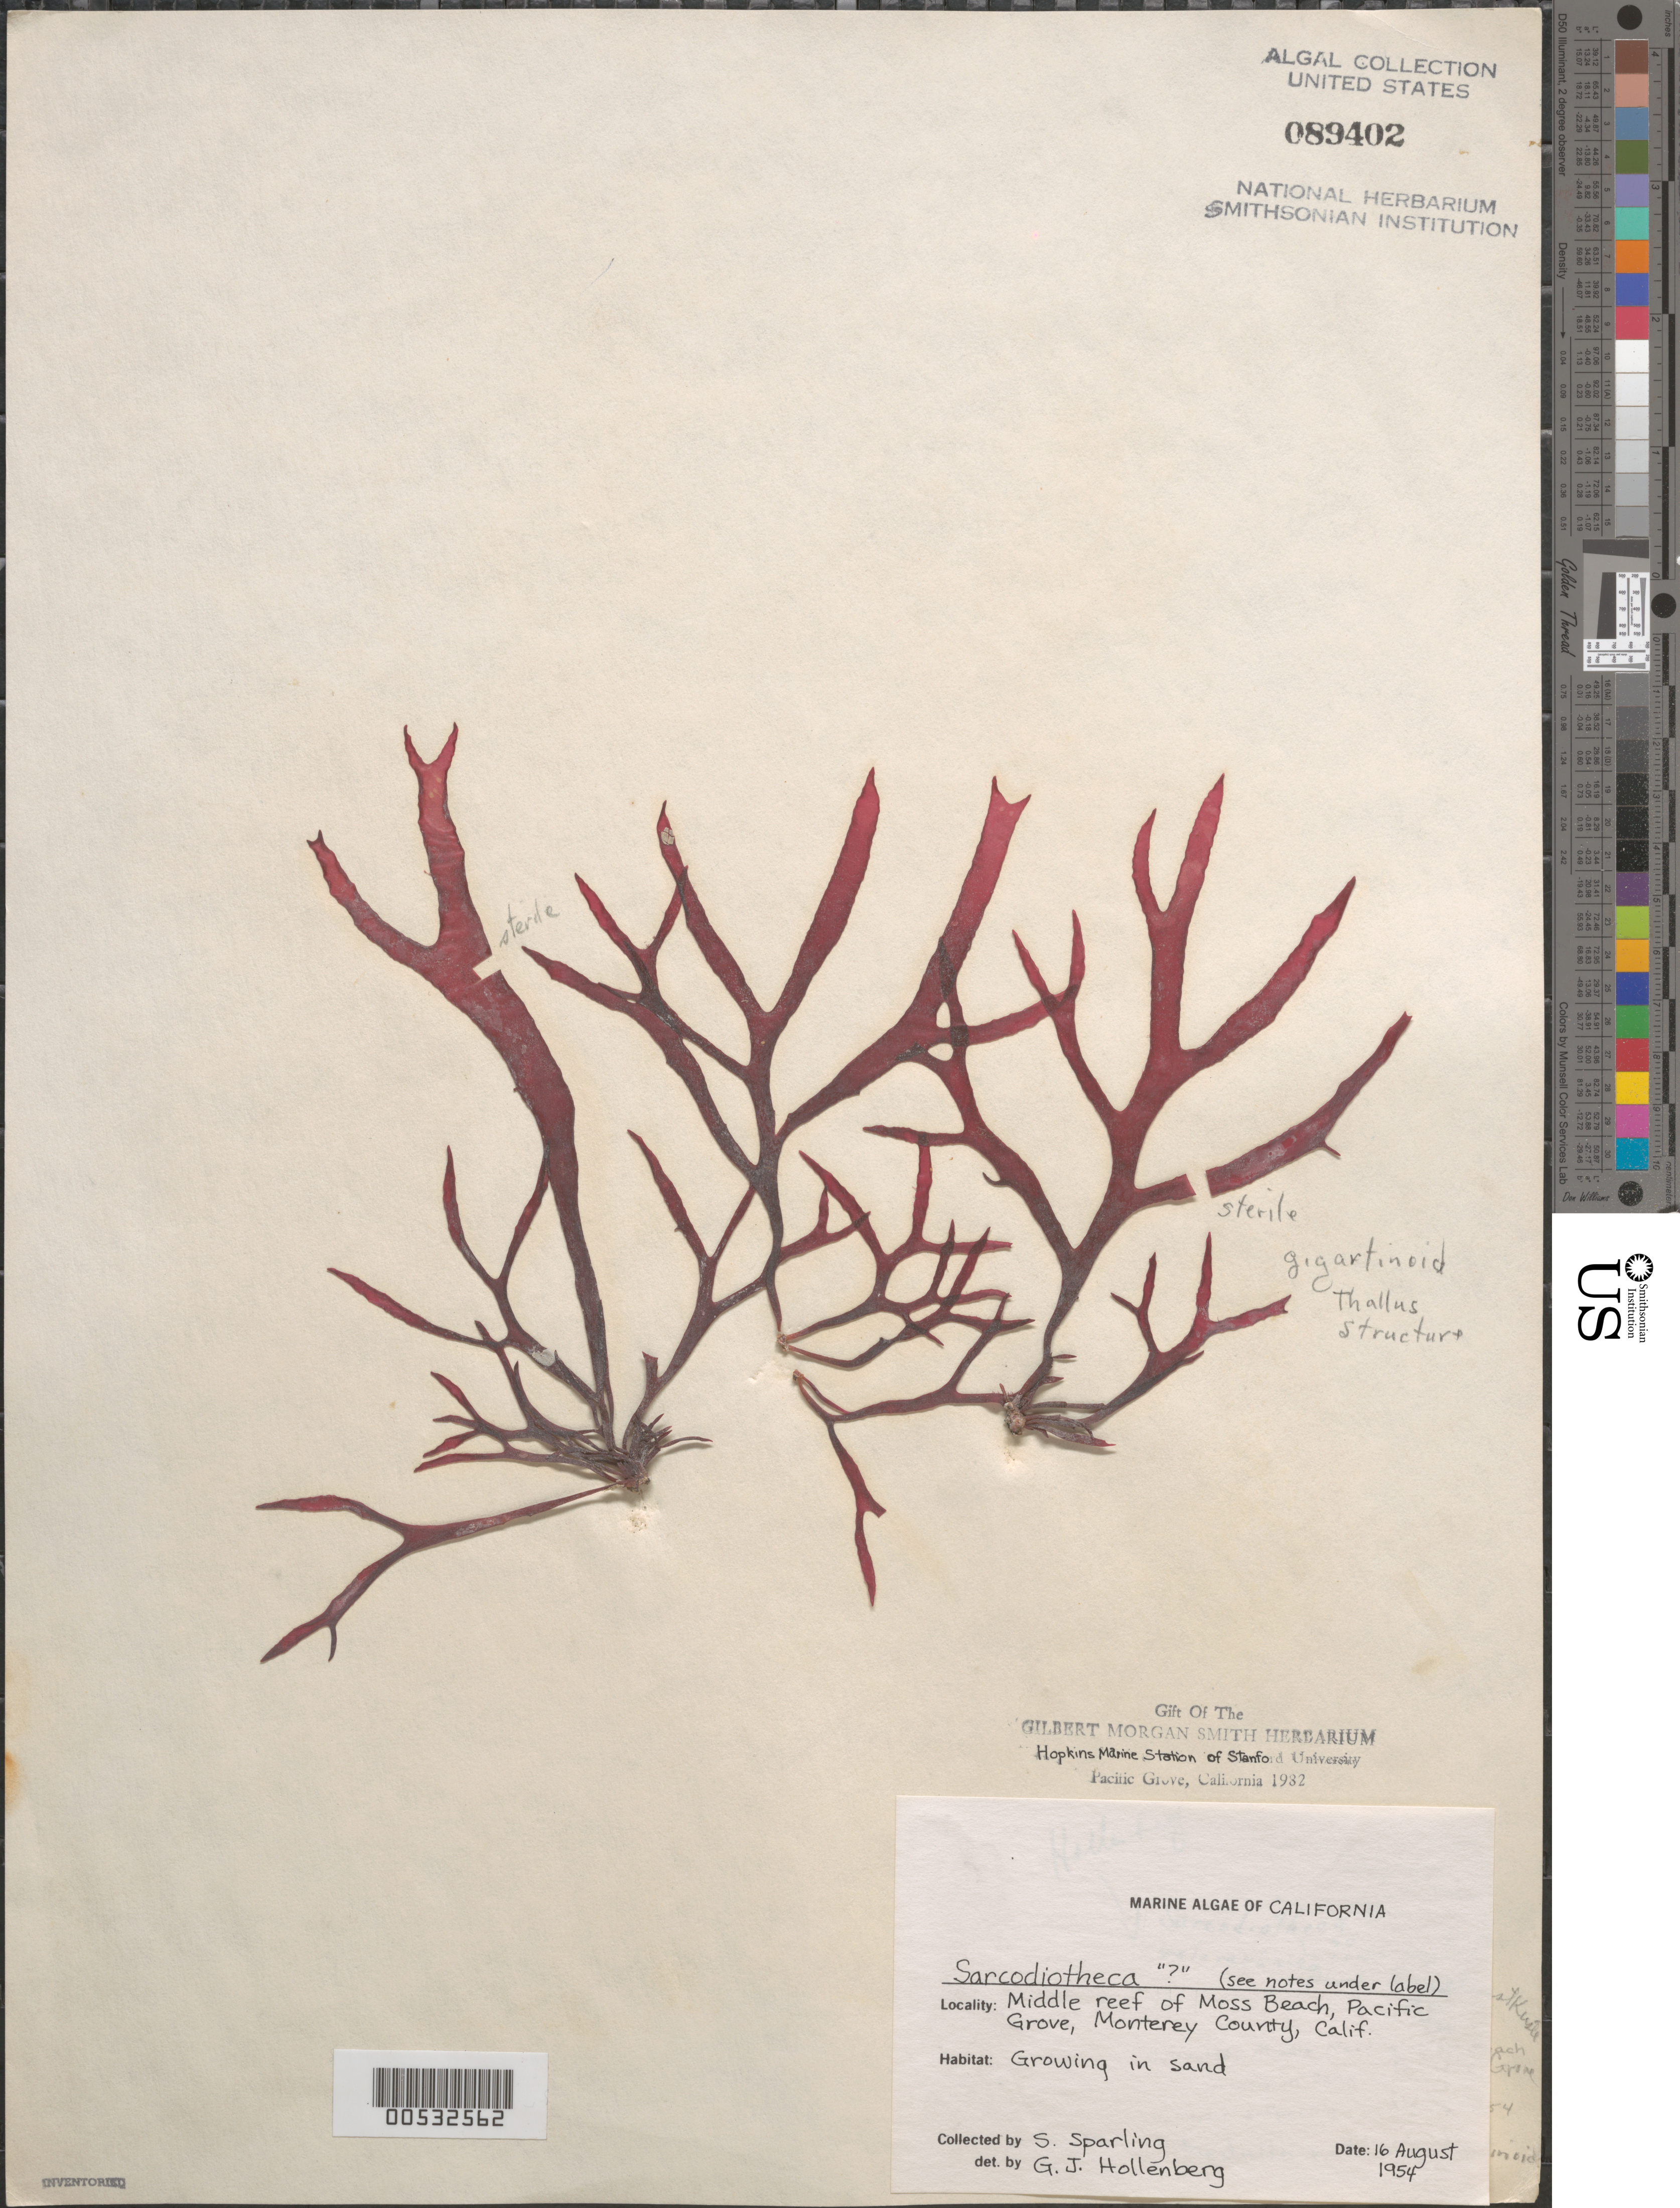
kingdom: Plantae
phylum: Rhodophyta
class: Florideophyceae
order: Gigartinales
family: Solieriaceae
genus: Sarcodiotheca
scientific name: Sarcodiotheca sp.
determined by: Hollenberg, George J.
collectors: S. Sparling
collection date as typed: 16 Aug 1954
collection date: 1954-08-16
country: United States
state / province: California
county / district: Monterey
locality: Middle reef of Moss Beach, Pacific Grove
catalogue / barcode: US 89402